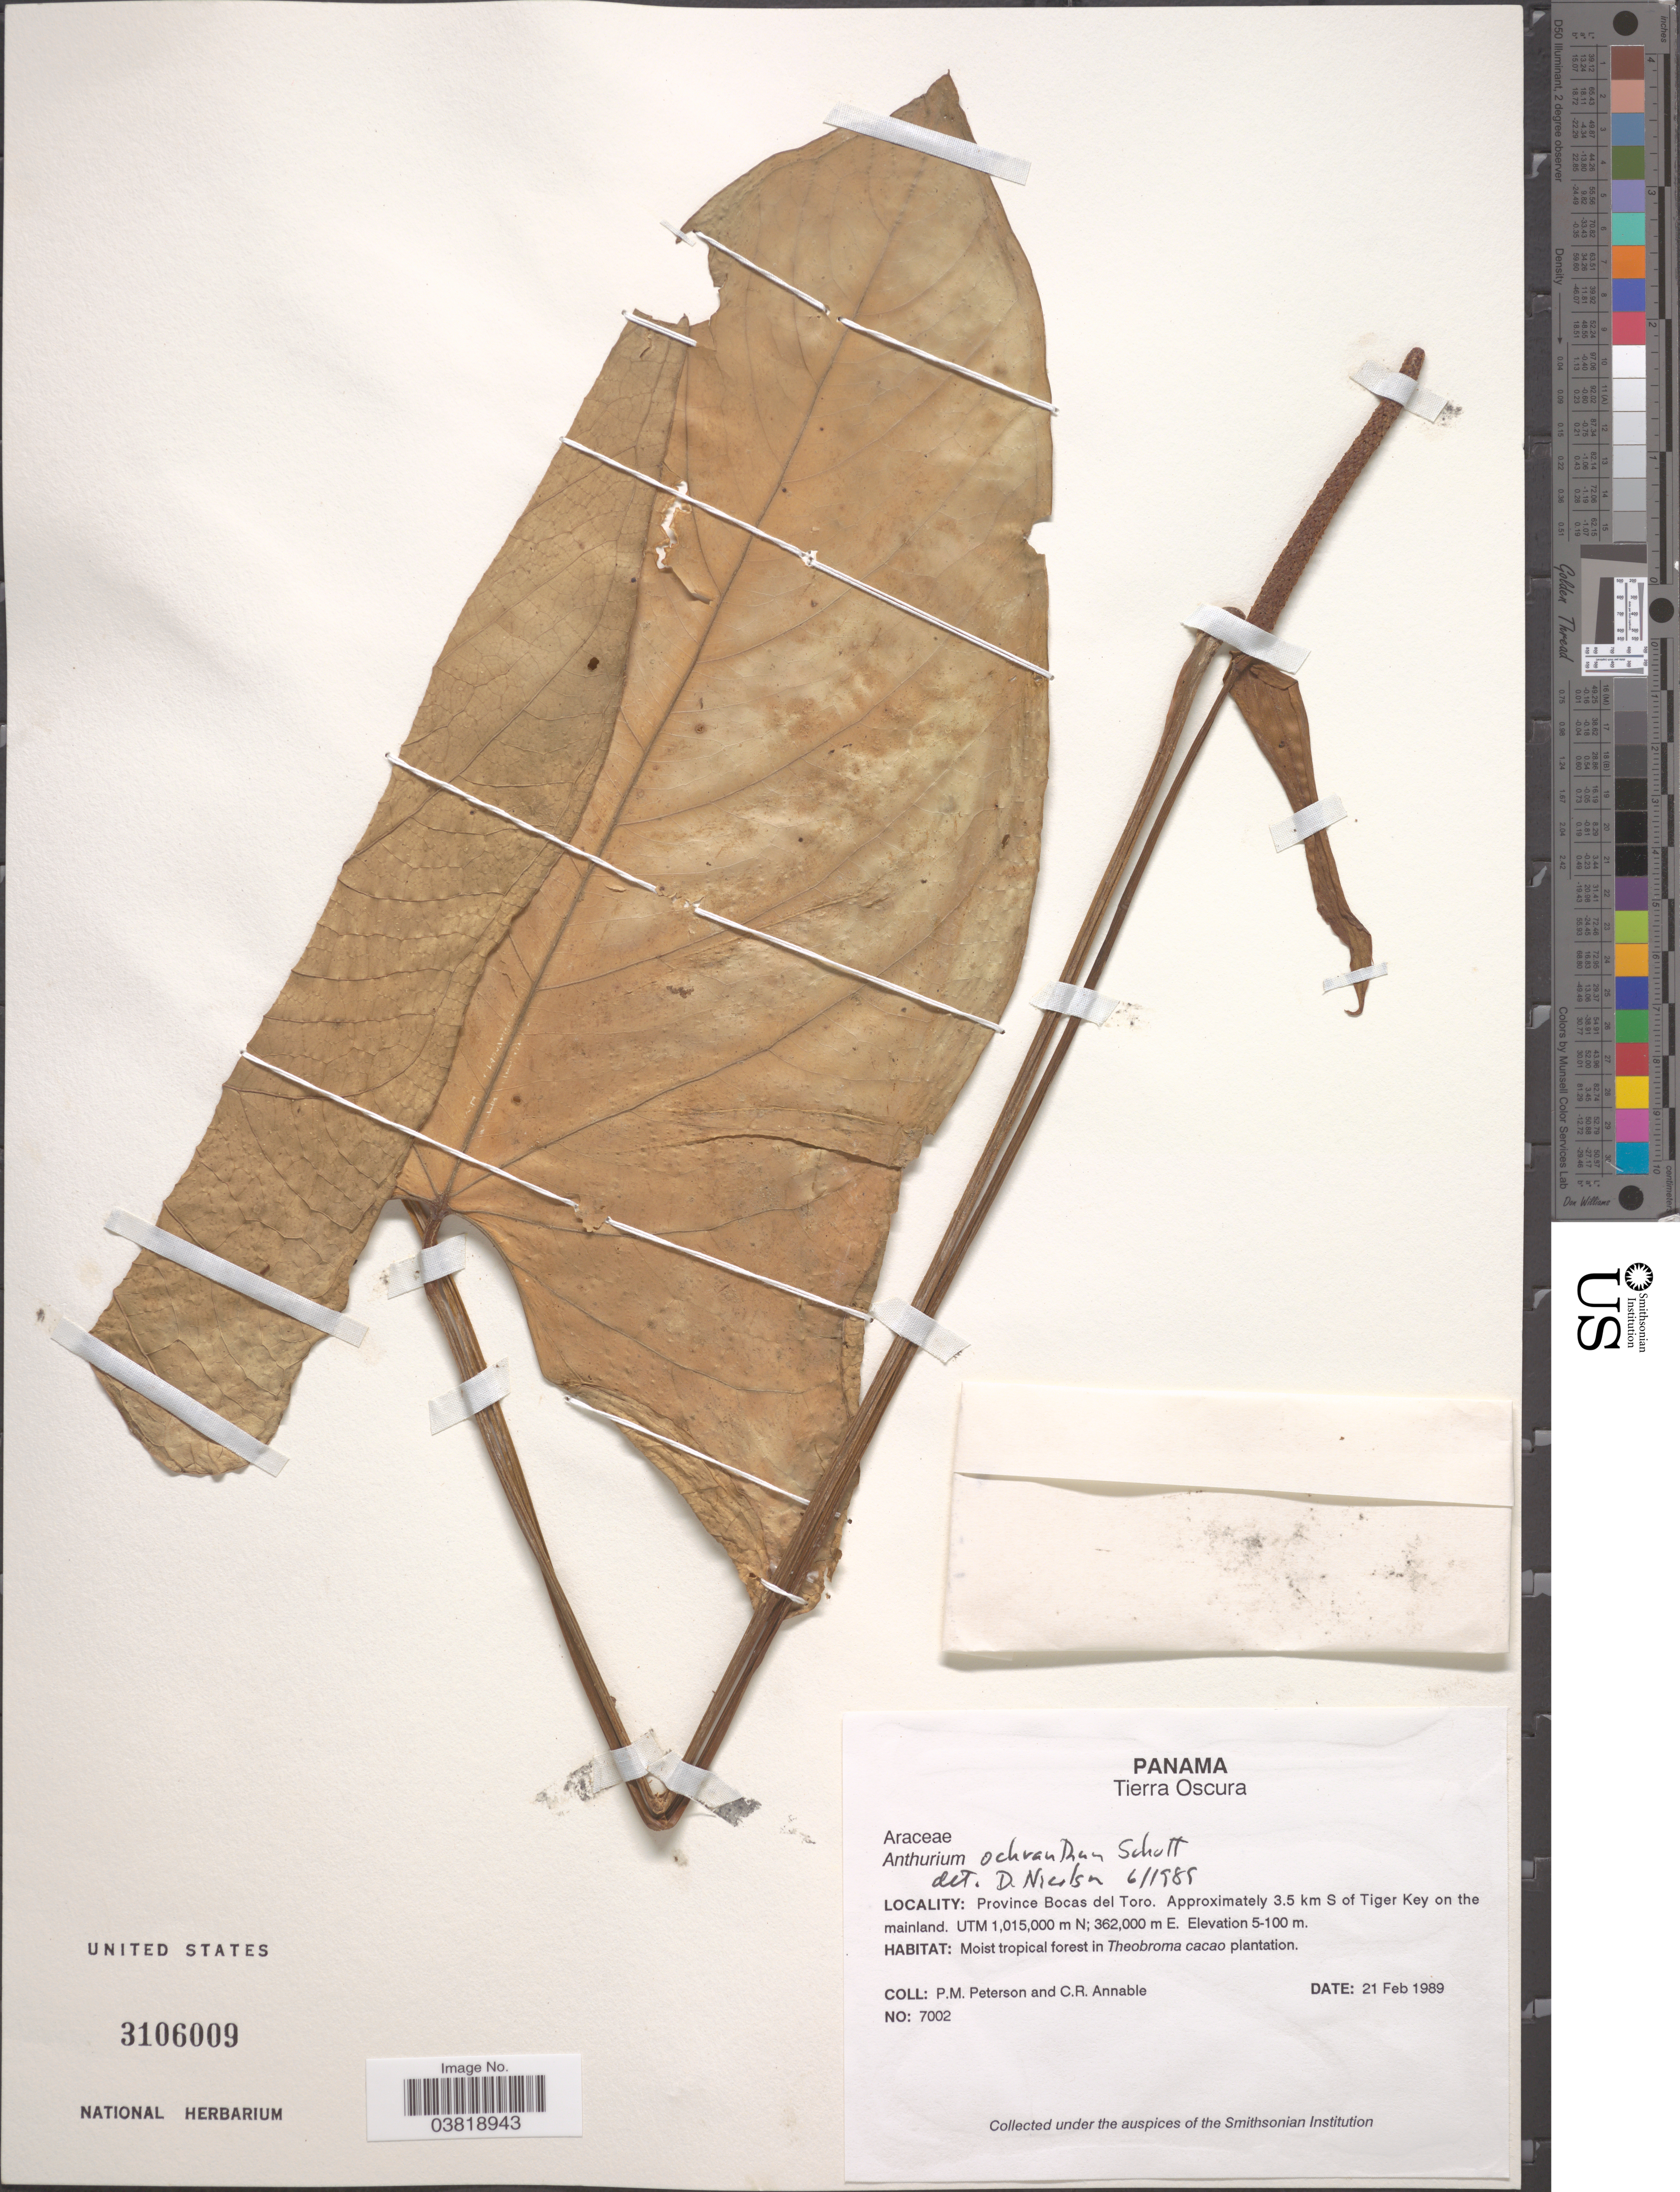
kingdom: Plantae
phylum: Tracheophyta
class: Liliopsida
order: Alismatales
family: Araceae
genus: Anthurium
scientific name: Anthurium ochranthum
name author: K. Koch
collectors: P. M. Peterson & C. R. Annable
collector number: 7002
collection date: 1989-02-21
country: Panama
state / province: Bocas del Toro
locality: Tierra Oscura. Approximately 3.5 km S of Tiger Key on the mainland.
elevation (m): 5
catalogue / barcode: US 3106009